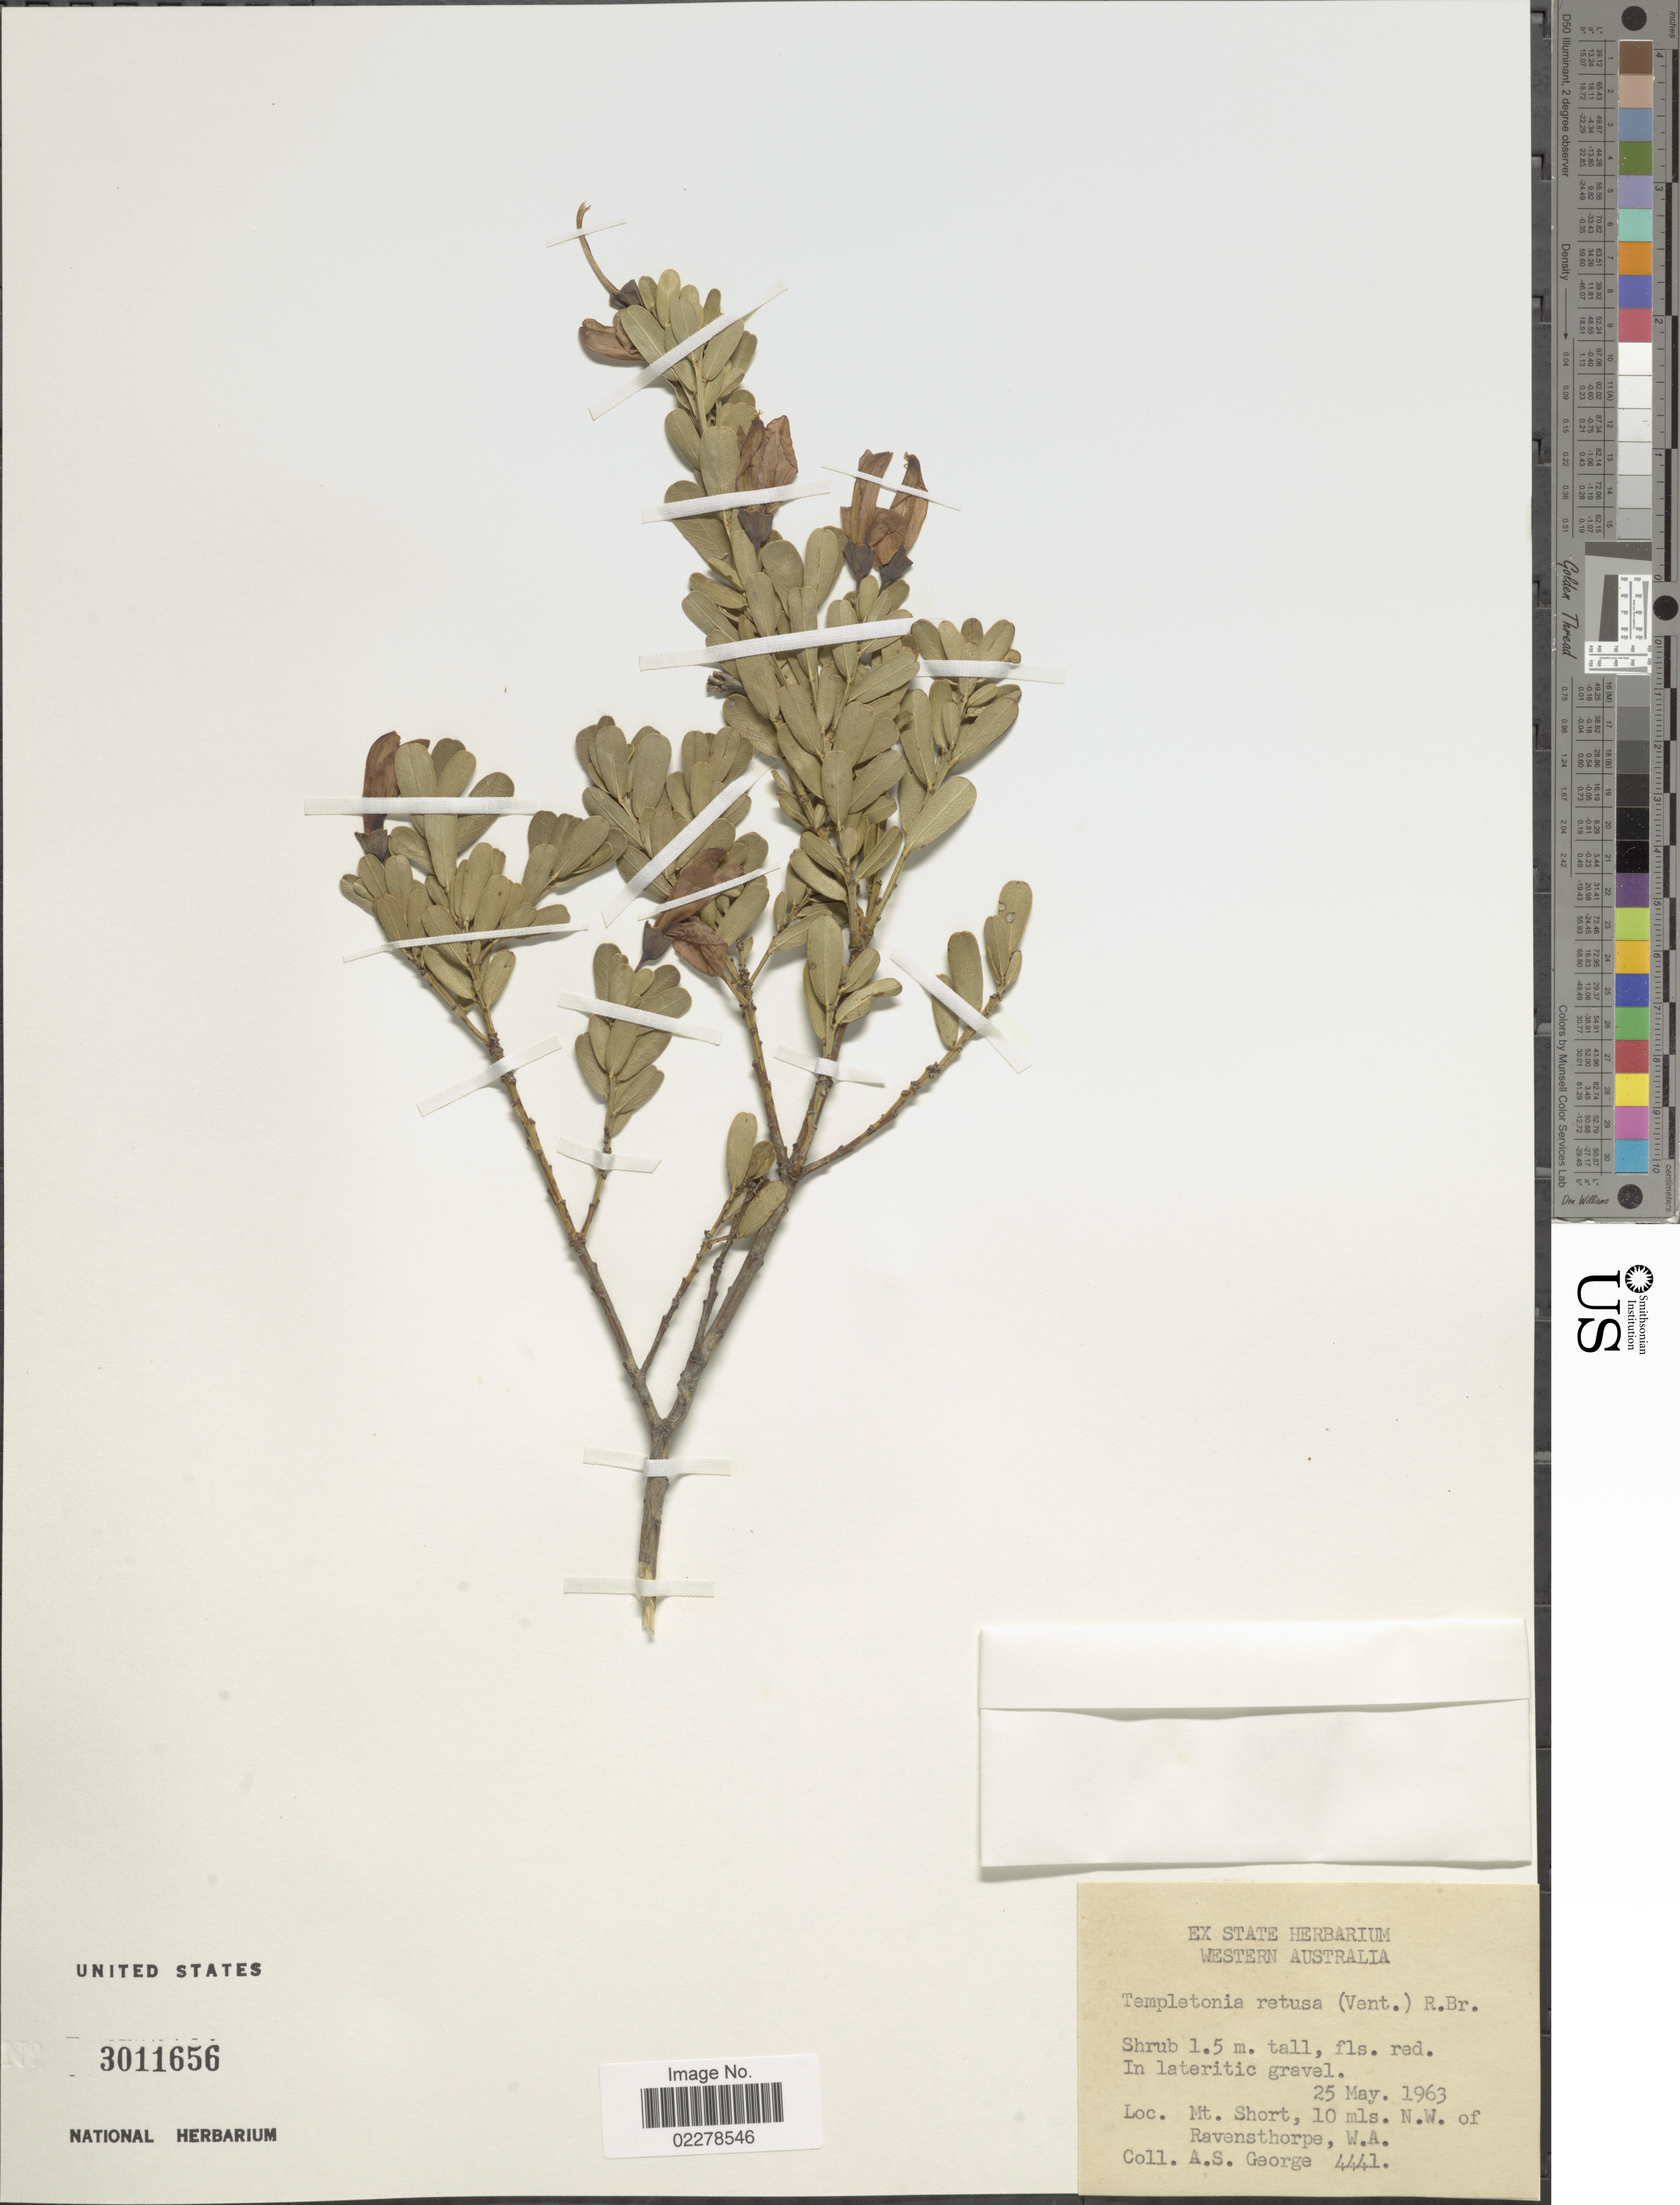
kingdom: Plantae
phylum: Tracheophyta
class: Magnoliopsida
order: Fabales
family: Fabaceae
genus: Templetonia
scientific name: Templetonia retusa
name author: R. Br.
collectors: A. S. George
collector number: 4441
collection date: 1963-05-25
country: Australia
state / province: Western Australia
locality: Mt. Short, 10 mls. N.W. of Ravensthorpe. W.A.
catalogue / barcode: US 3011656